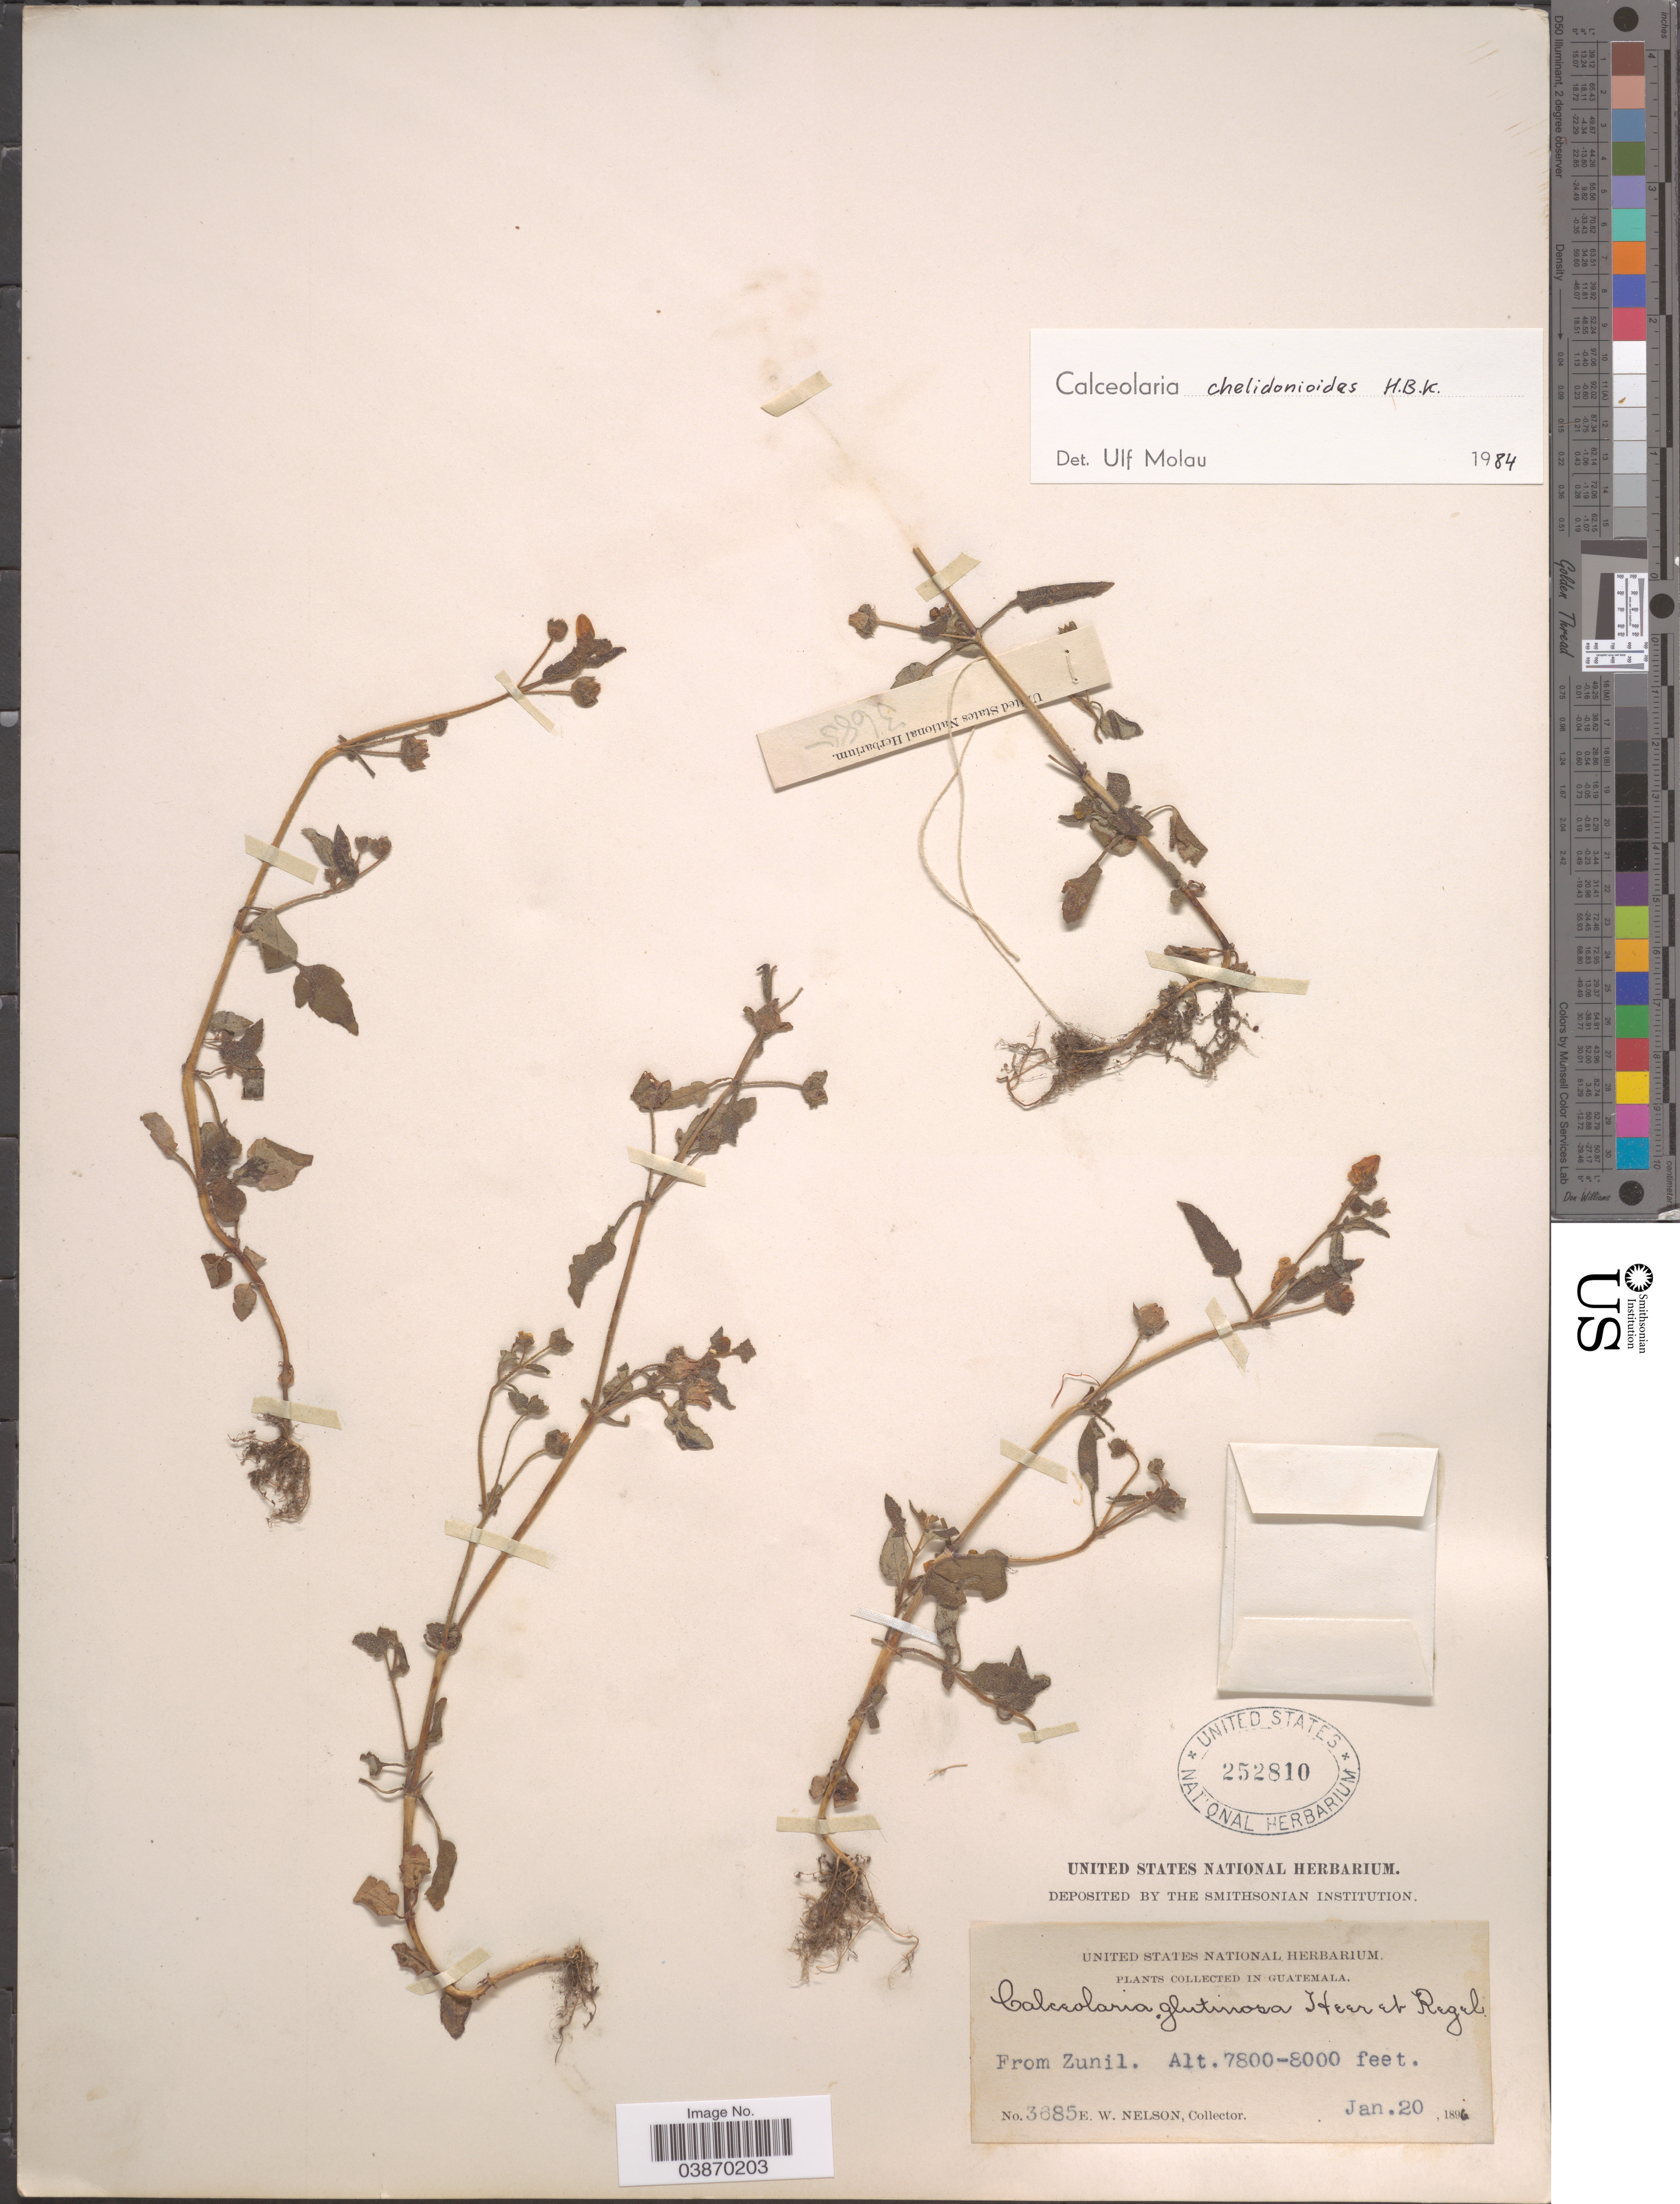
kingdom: Plantae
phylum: Tracheophyta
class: Magnoliopsida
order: Lamiales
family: Calceolariaceae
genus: Calceolaria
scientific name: Calceolaria chelidonioides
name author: Kunth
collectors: E. W. Nelson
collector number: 3685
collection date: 1896-01-20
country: Guatemala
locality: From Zunil.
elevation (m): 2377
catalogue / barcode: US 252810